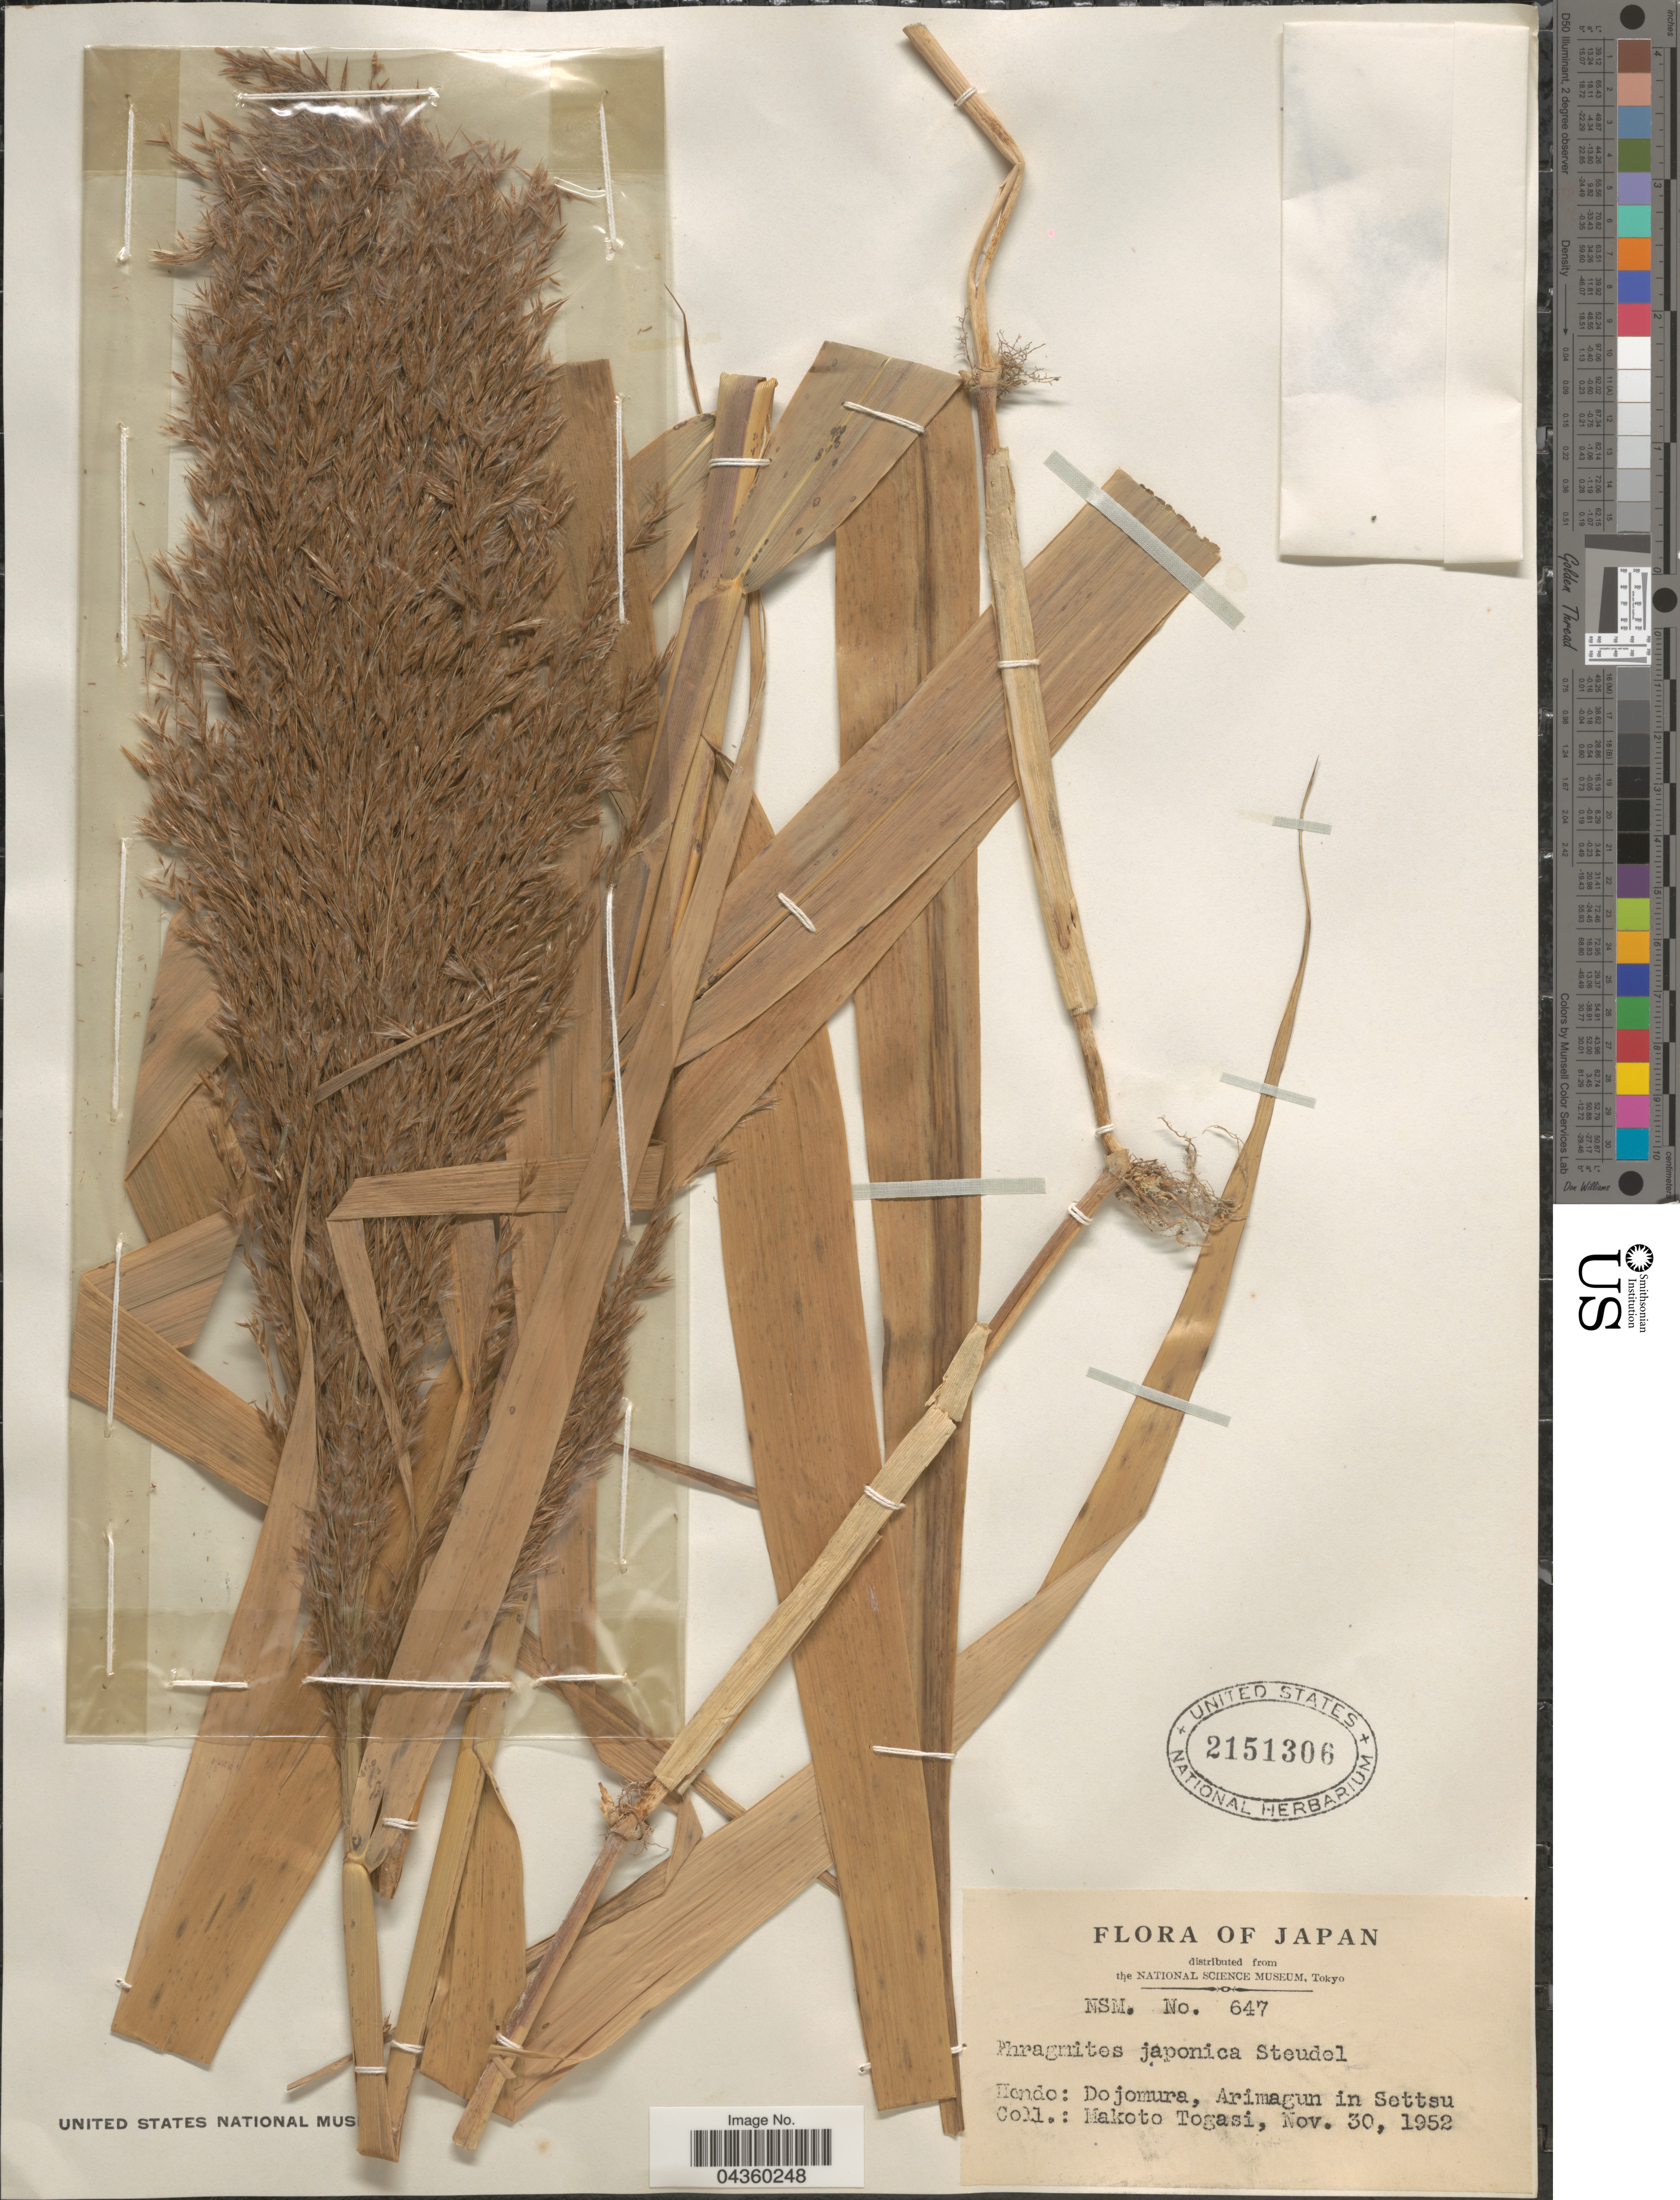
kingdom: Plantae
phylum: Tracheophyta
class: Liliopsida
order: Poales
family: Poaceae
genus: Phragmites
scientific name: Phragmites japonicus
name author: Steud.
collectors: M. Togasi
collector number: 647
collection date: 1952-11-30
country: Japan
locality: Hondo: Dojomura, Arimagun in Settsu.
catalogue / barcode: US 2151306